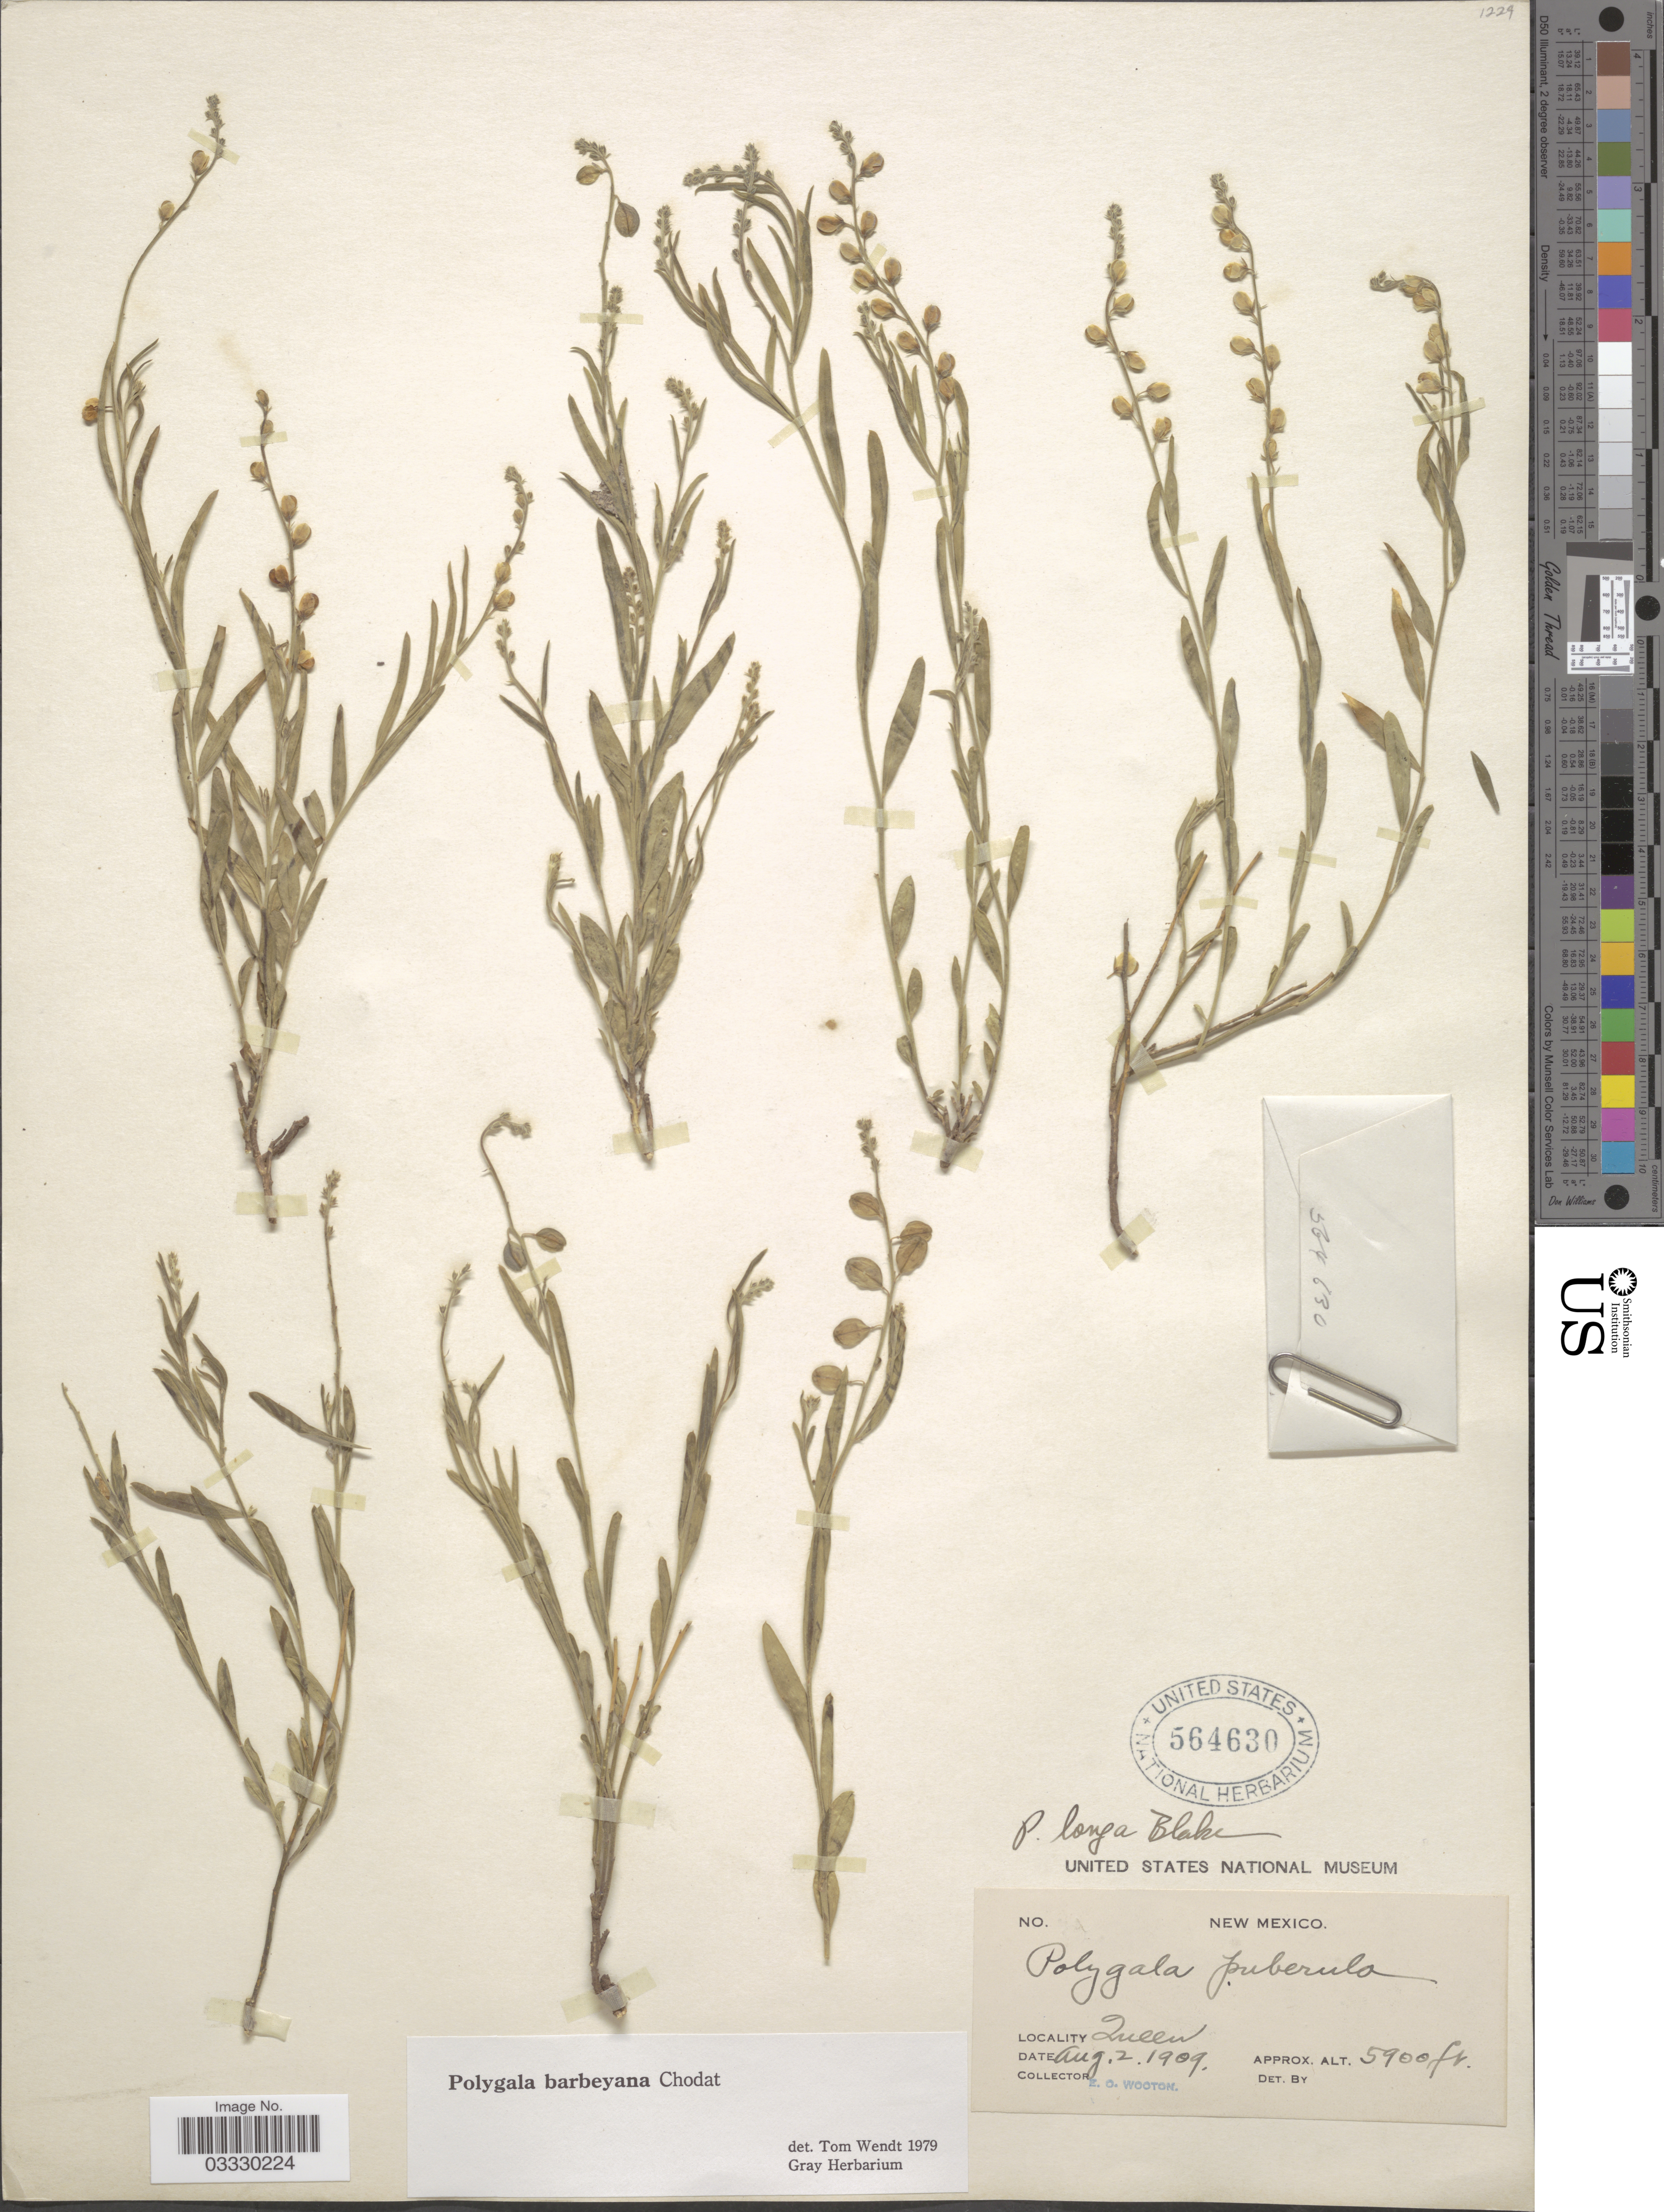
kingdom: Plantae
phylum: Tracheophyta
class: Magnoliopsida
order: Fabales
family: Polygalaceae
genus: Hebecarpa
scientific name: Hebecarpa barbeyana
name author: (Chodat) J.R. Abbott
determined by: Strong, Mark T., (BOT), Smithsonian Institution - National Museum of Natural History (UNITED STATES)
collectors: E. O. Wooton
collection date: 1909-08-02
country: United States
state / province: New Mexico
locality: Queen.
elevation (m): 1798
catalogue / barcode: US 564630